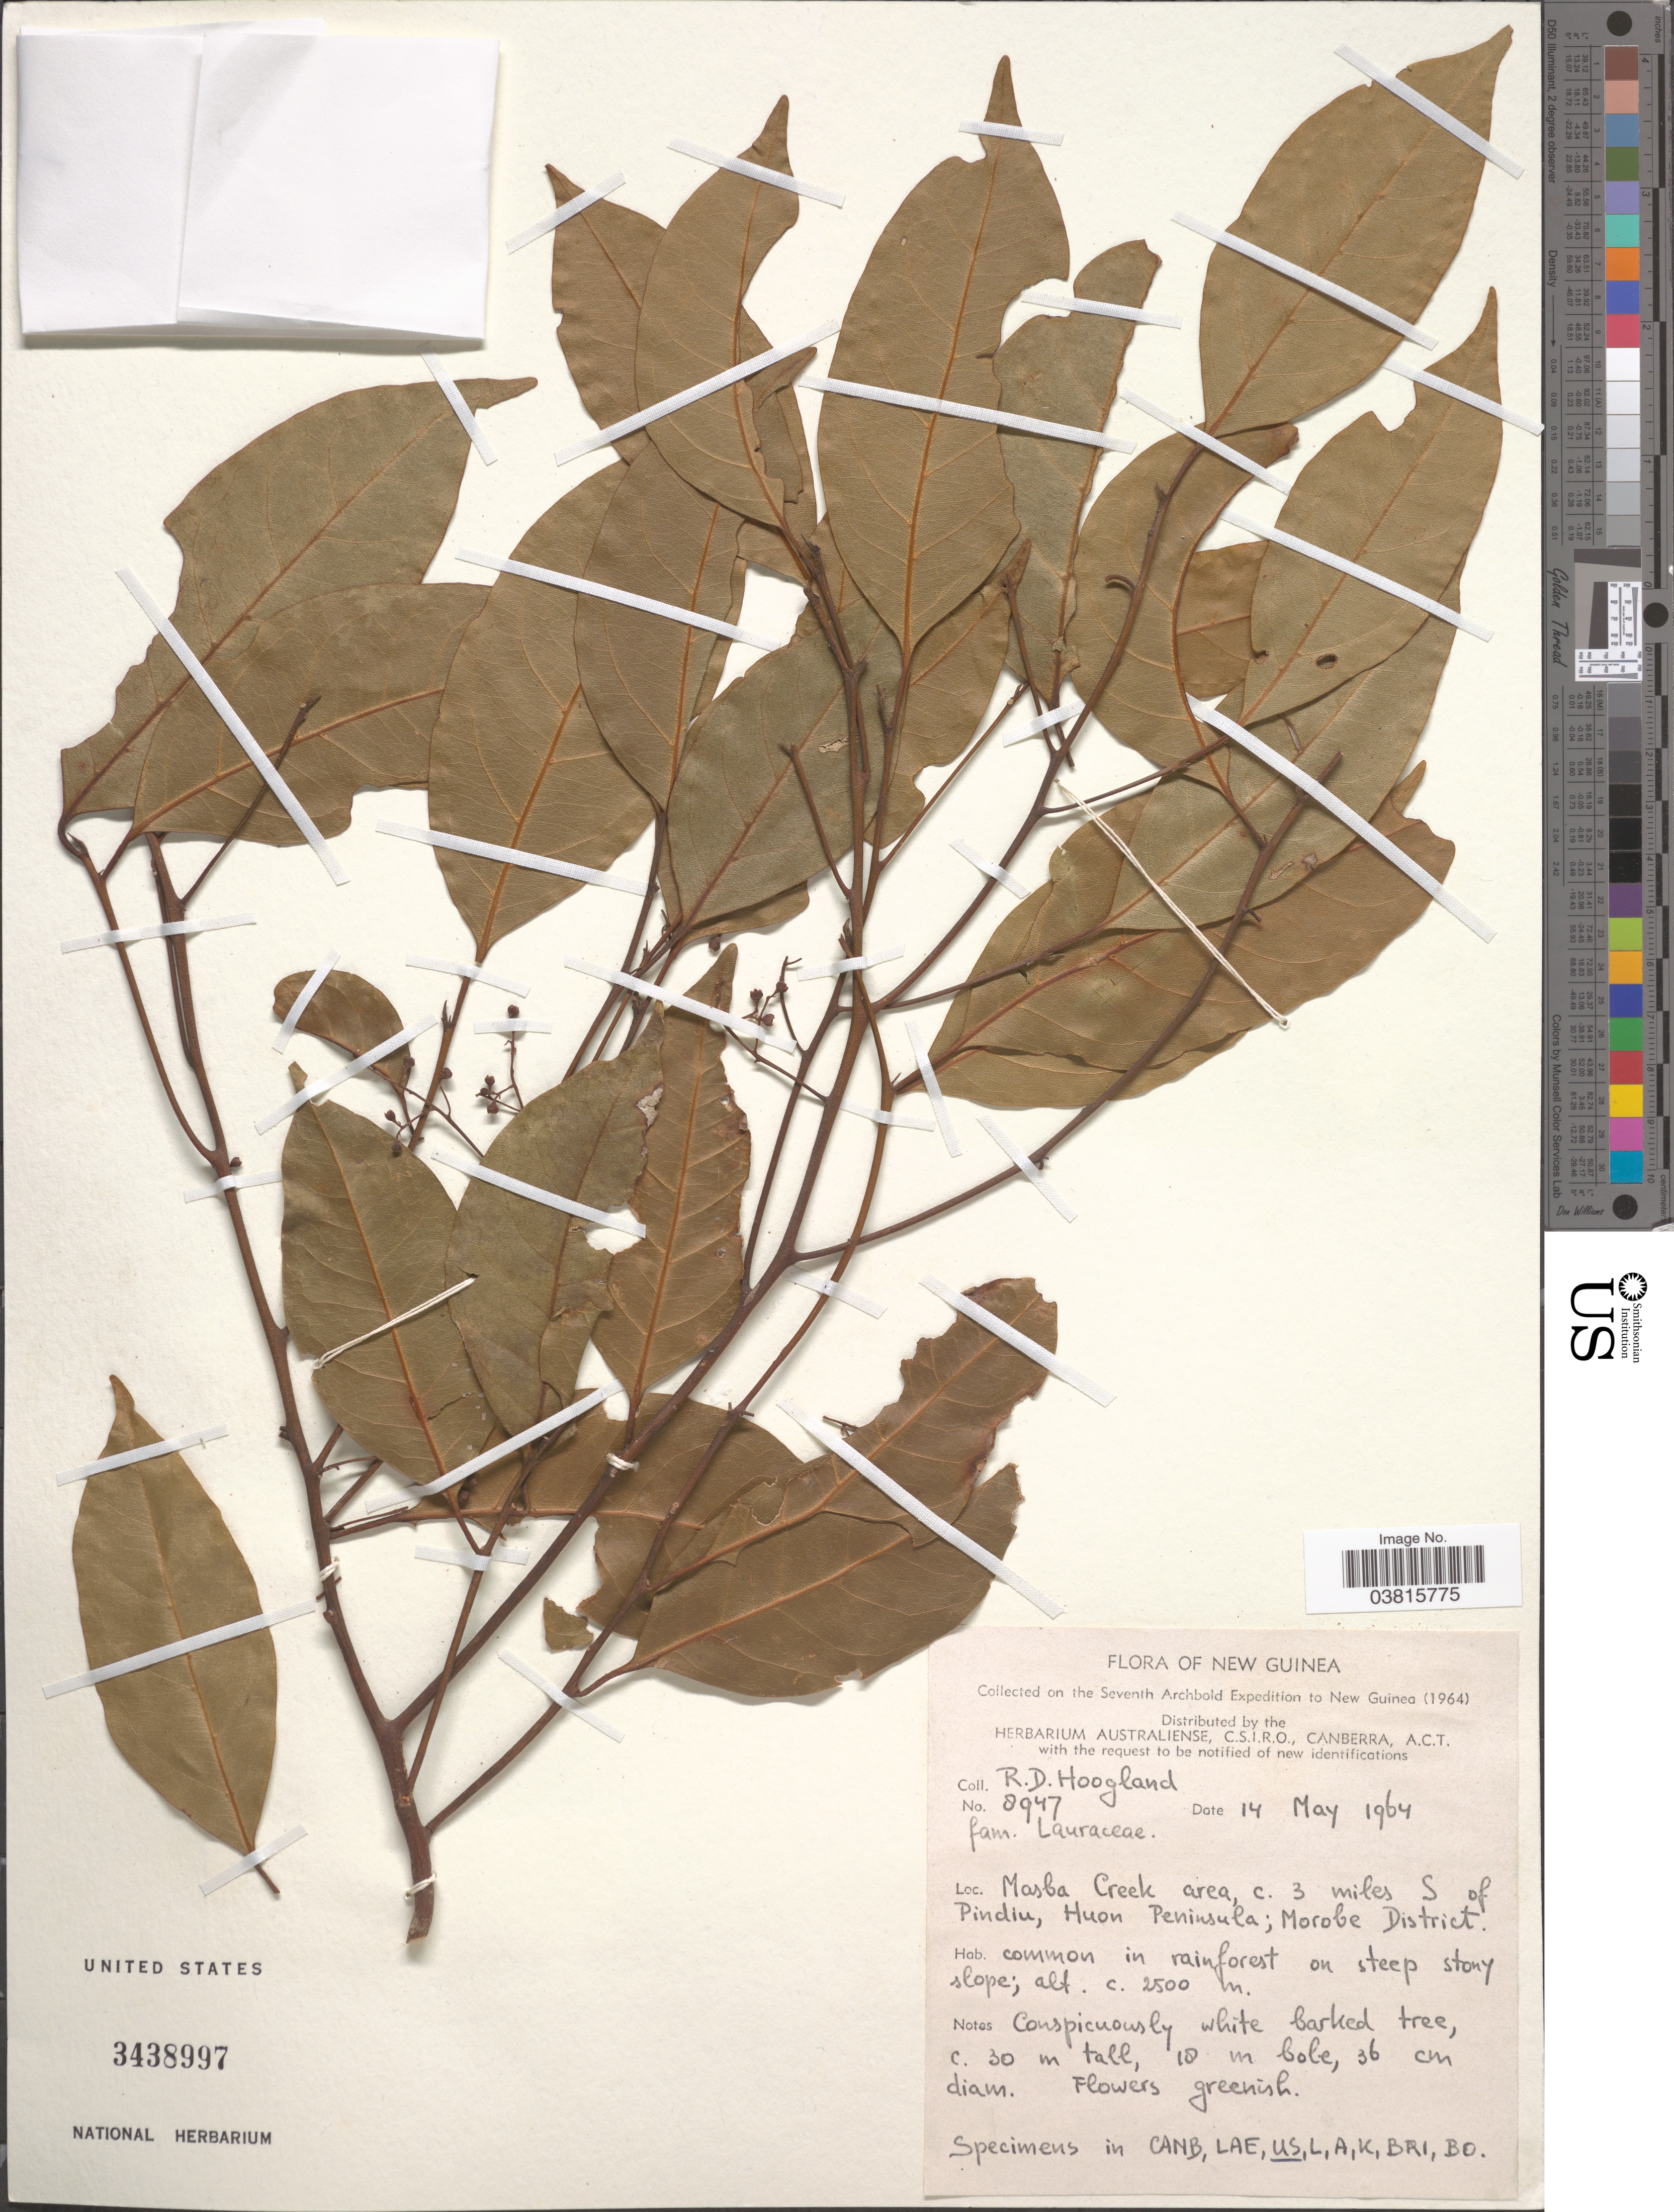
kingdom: Plantae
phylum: Tracheophyta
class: Magnoliopsida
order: Laurales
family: Lauraceae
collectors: R. D. Hoogland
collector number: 8947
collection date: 1964-05-14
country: Papua New Guinea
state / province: Morobe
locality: New Guinea. Masba Creek area, c. 3 miles S of Pindiu, Huon Peninsula; Morobe District. Common in rainforest on steep stony slope.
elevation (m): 2500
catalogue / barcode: US 3438997